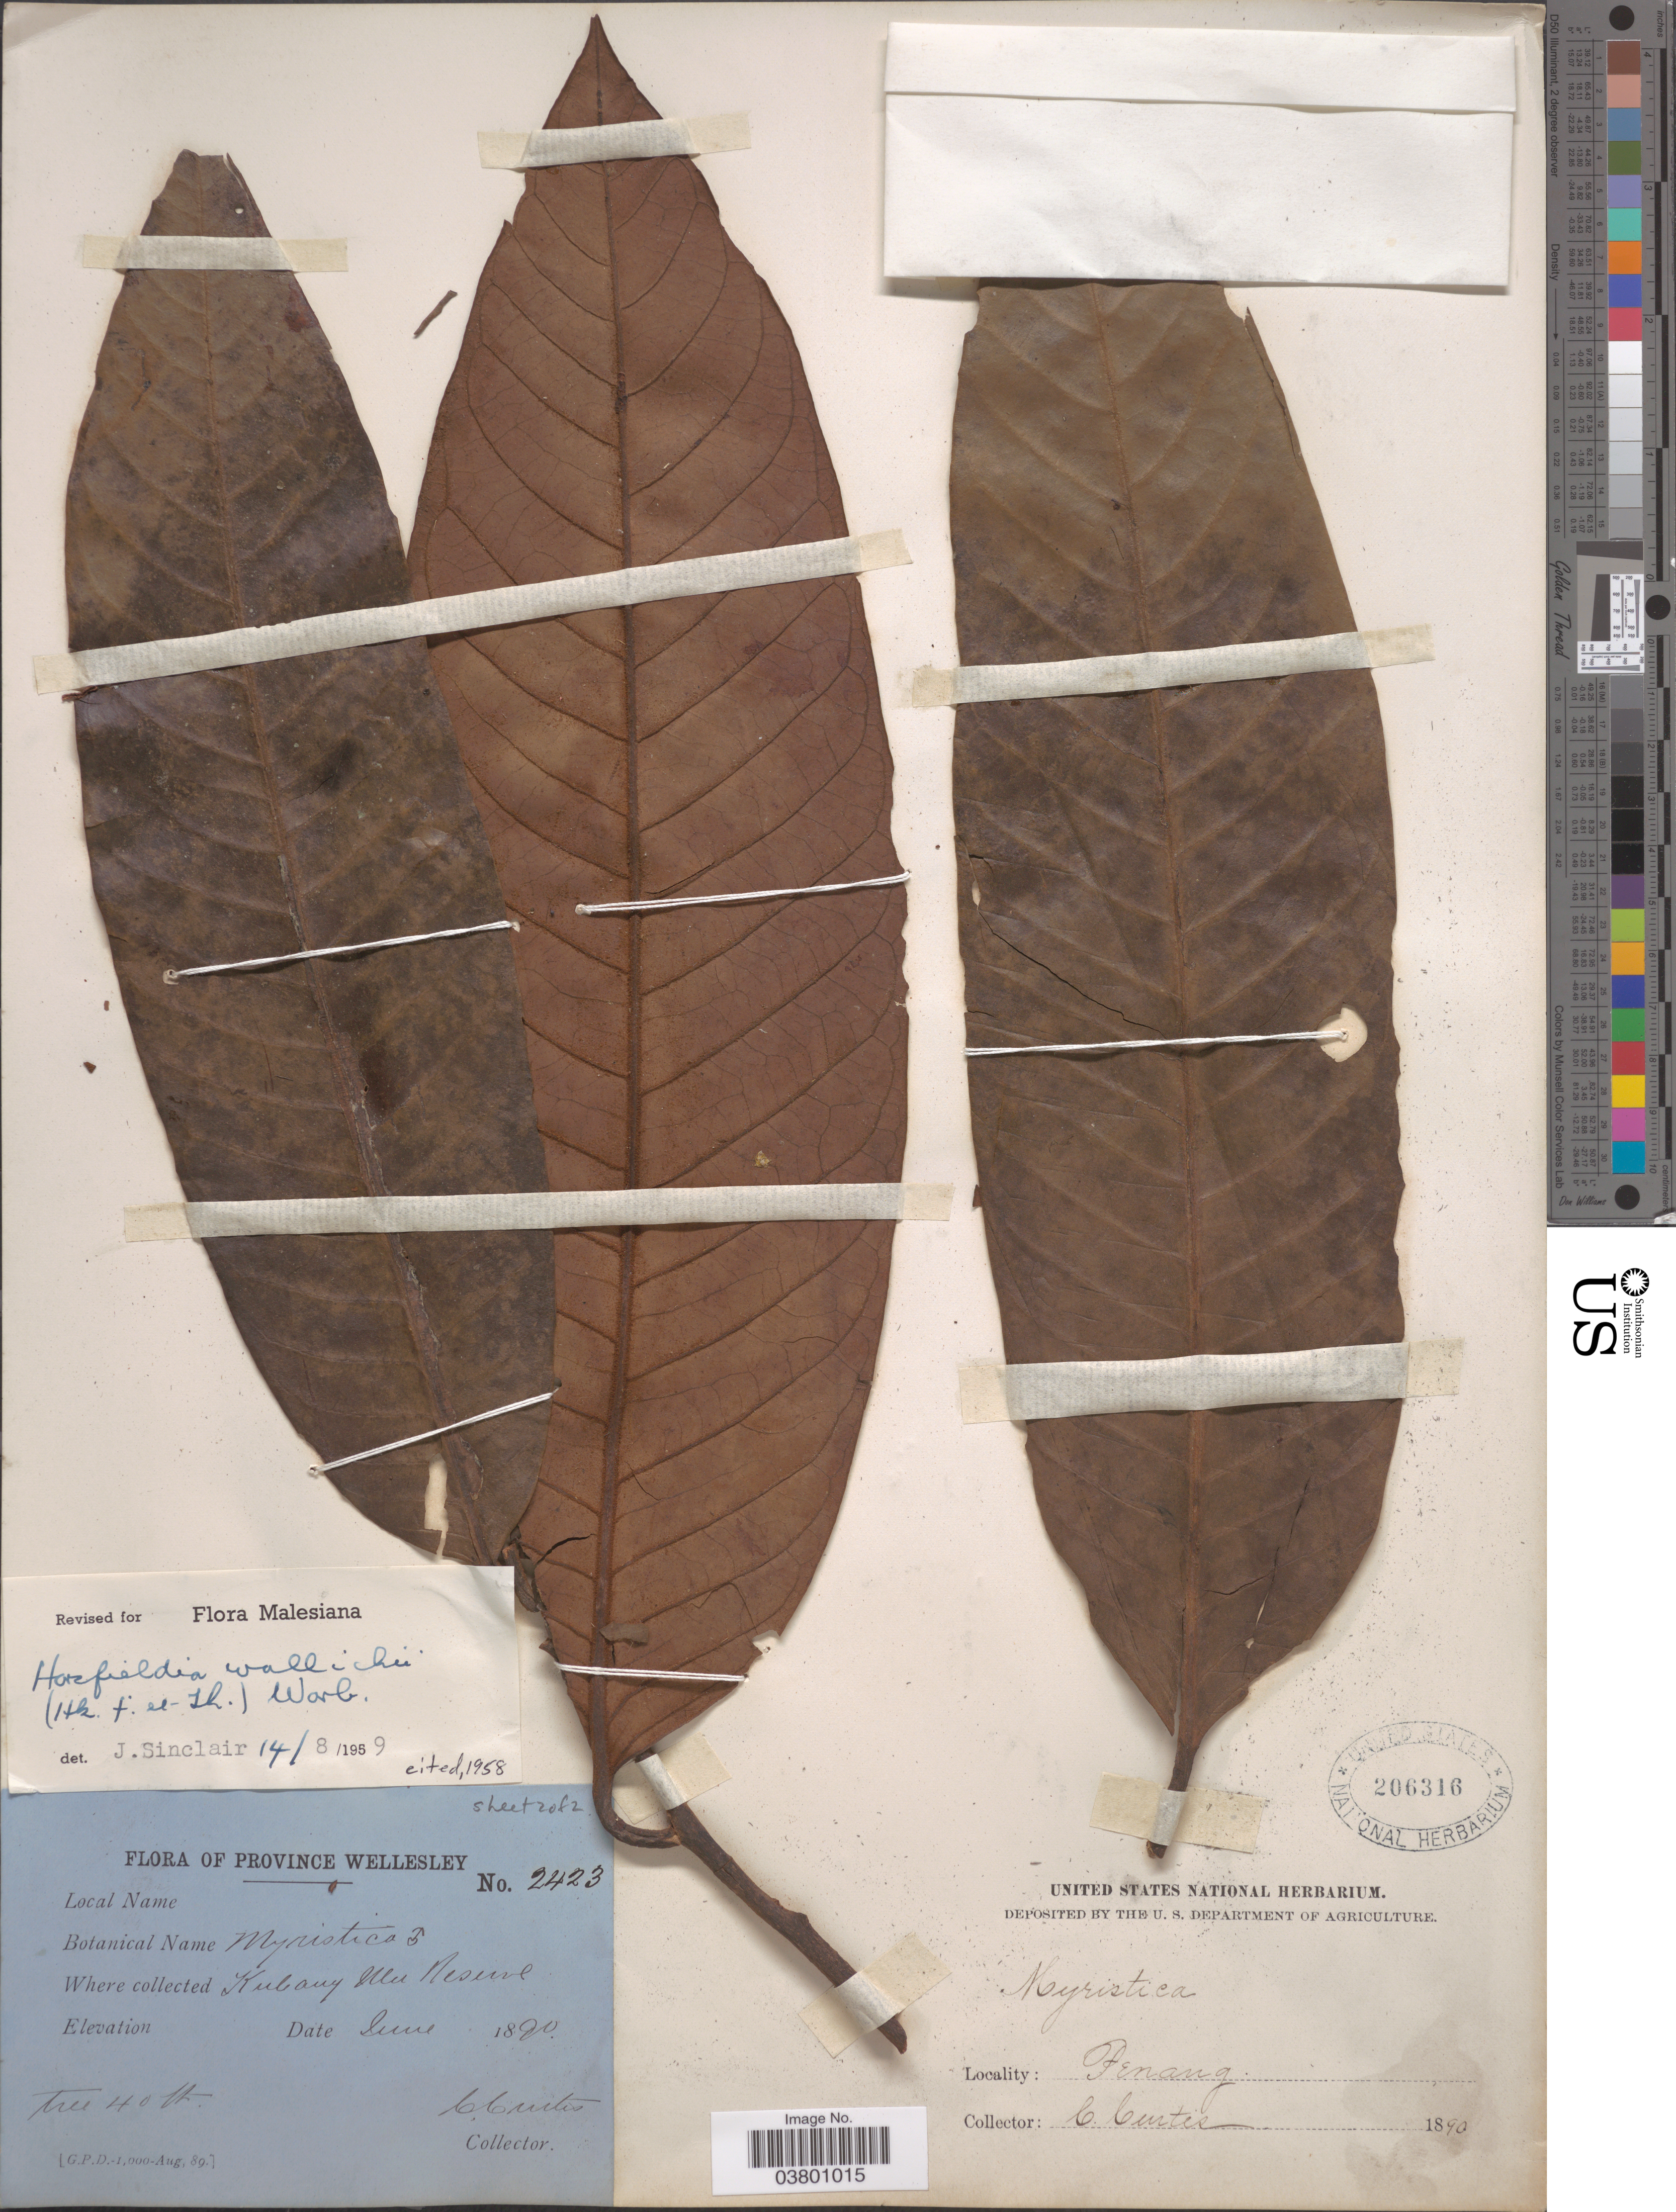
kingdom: Plantae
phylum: Tracheophyta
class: Magnoliopsida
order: Magnoliales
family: Myristicaceae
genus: Horsfieldia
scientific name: Horsfieldia wallichii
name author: Warb.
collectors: C. Curtis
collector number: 2423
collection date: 1890-06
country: Malaysia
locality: Province Wellesley. Kubang [interpreted] Mu [interpreted] Reserve. Penang.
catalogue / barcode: US 206316